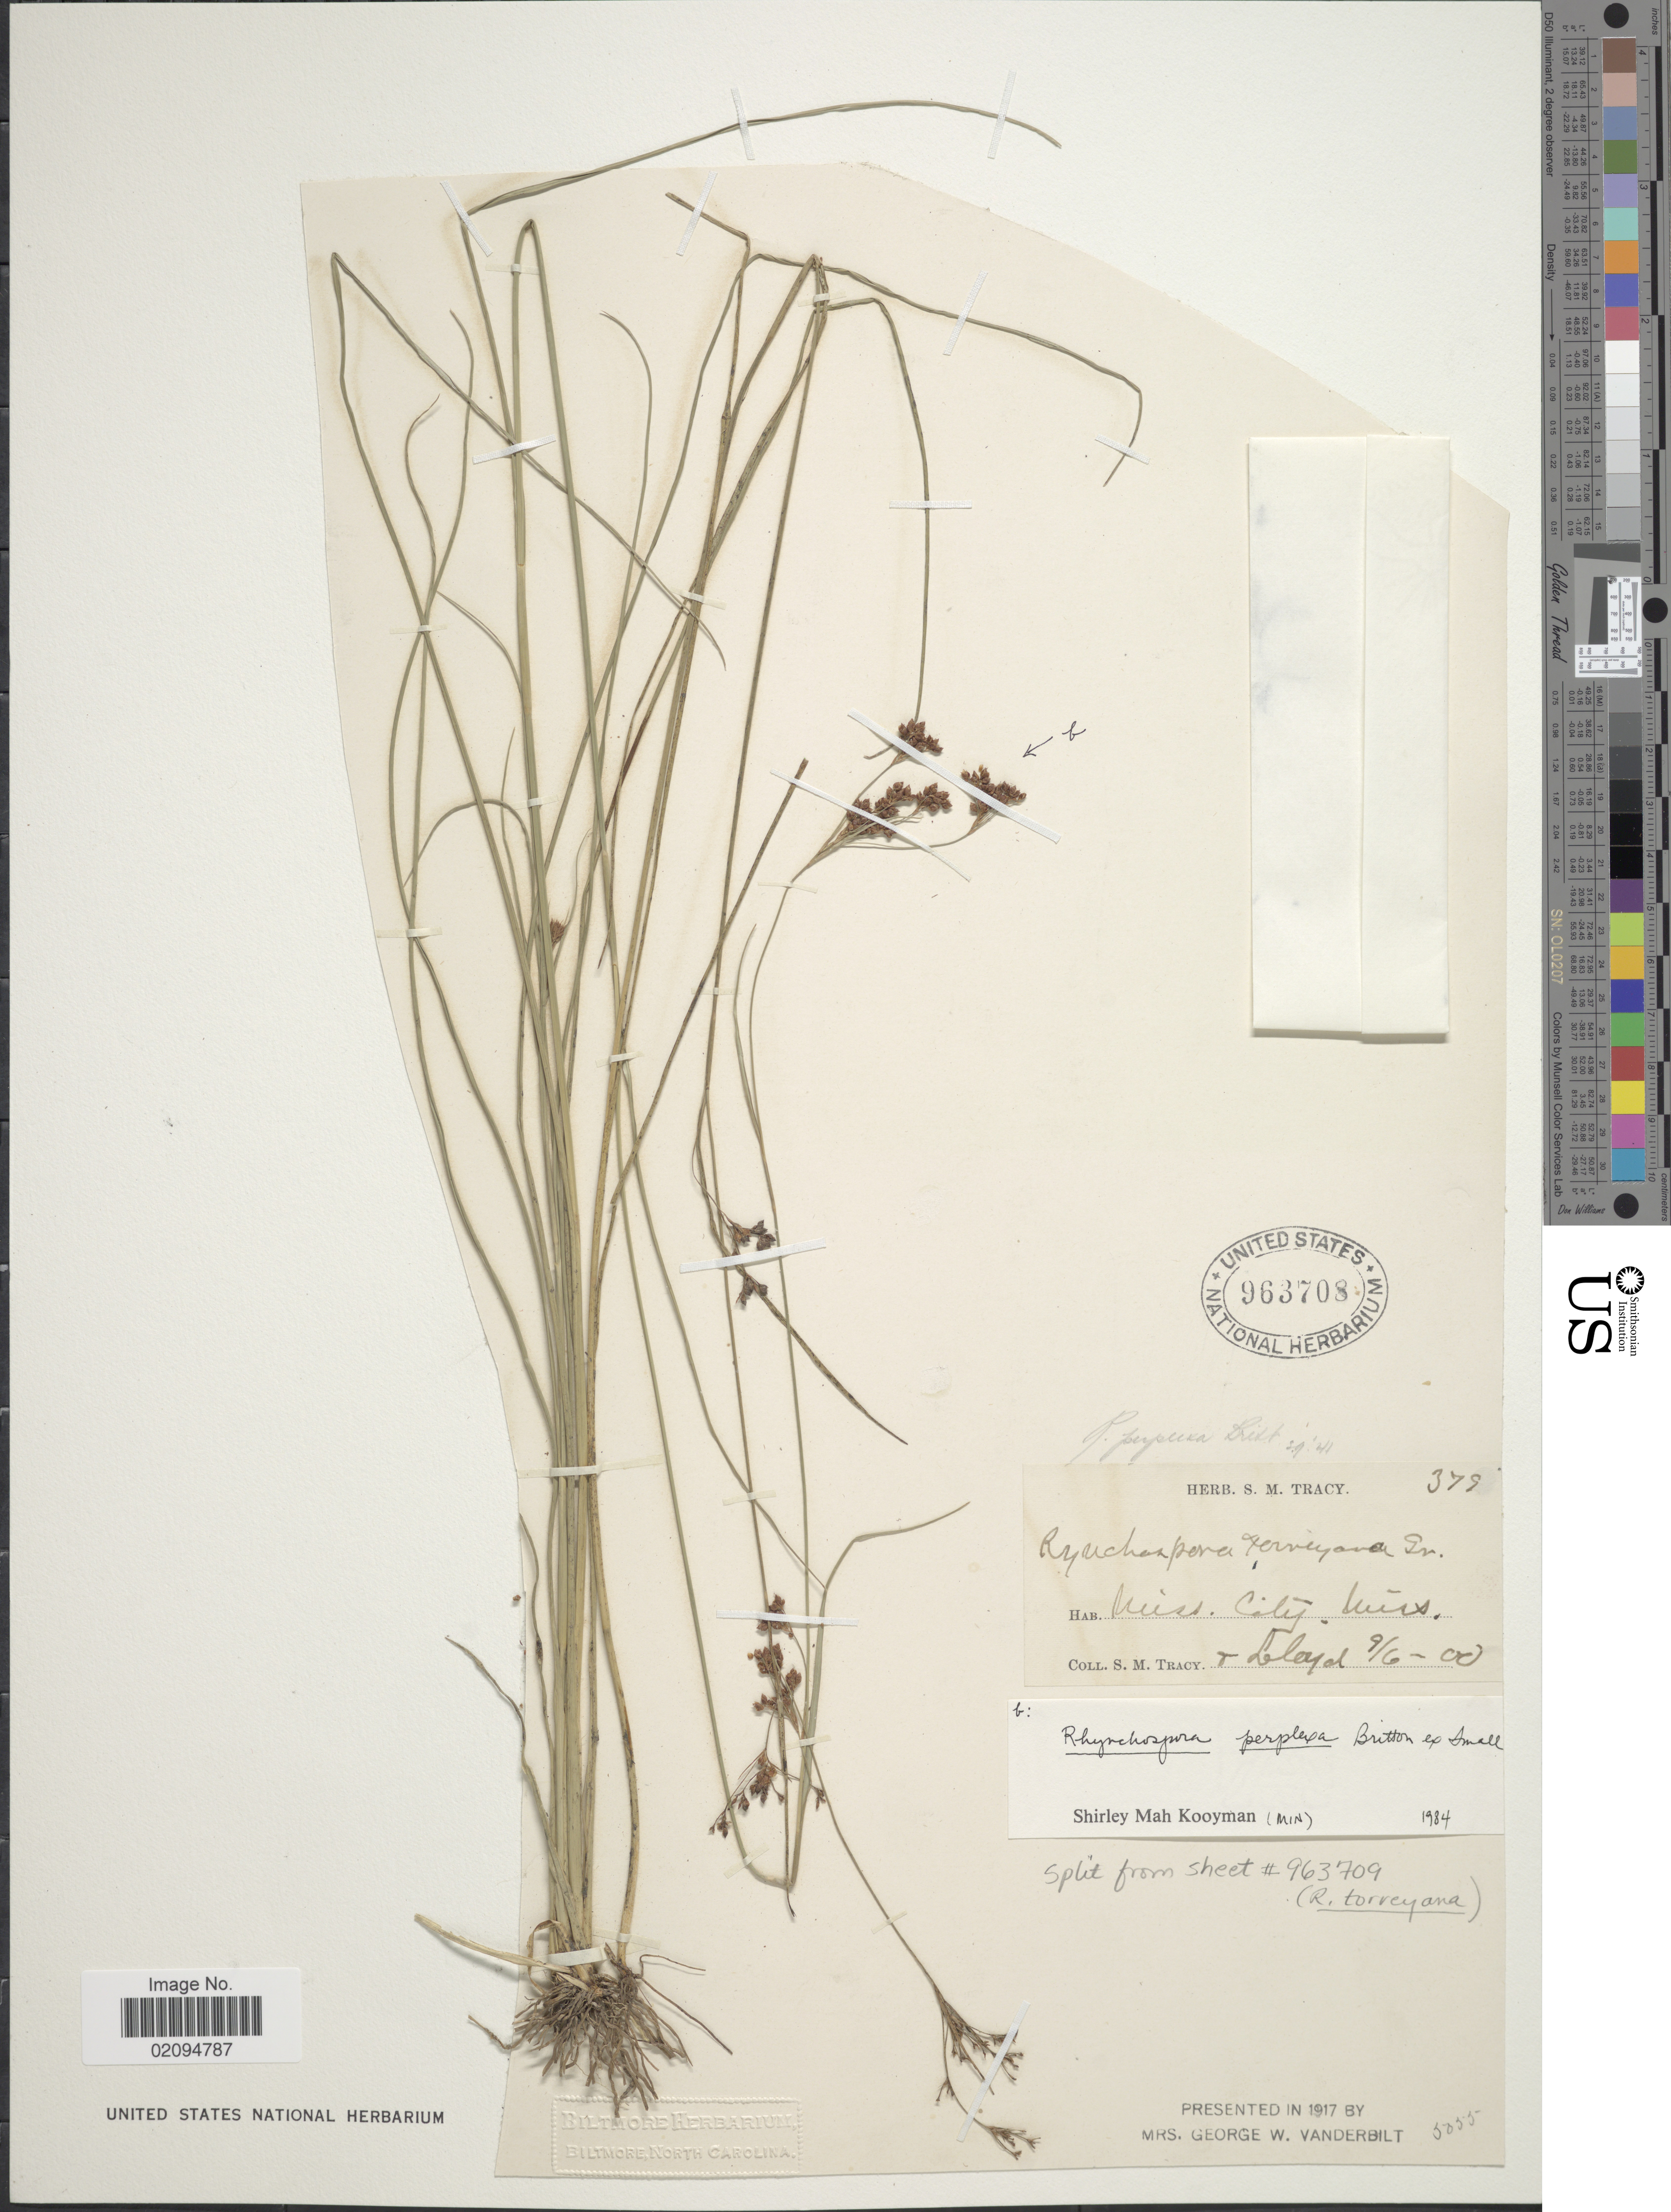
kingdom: Plantae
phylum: Tracheophyta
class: Liliopsida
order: Poales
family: Cyperaceae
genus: Rhynchospora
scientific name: Rhynchospora perplexa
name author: Britton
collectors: S. M. Tracy & -- Lloyd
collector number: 379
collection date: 1900-06-09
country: United States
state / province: Mississippi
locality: Miss. City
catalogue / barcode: US 963708